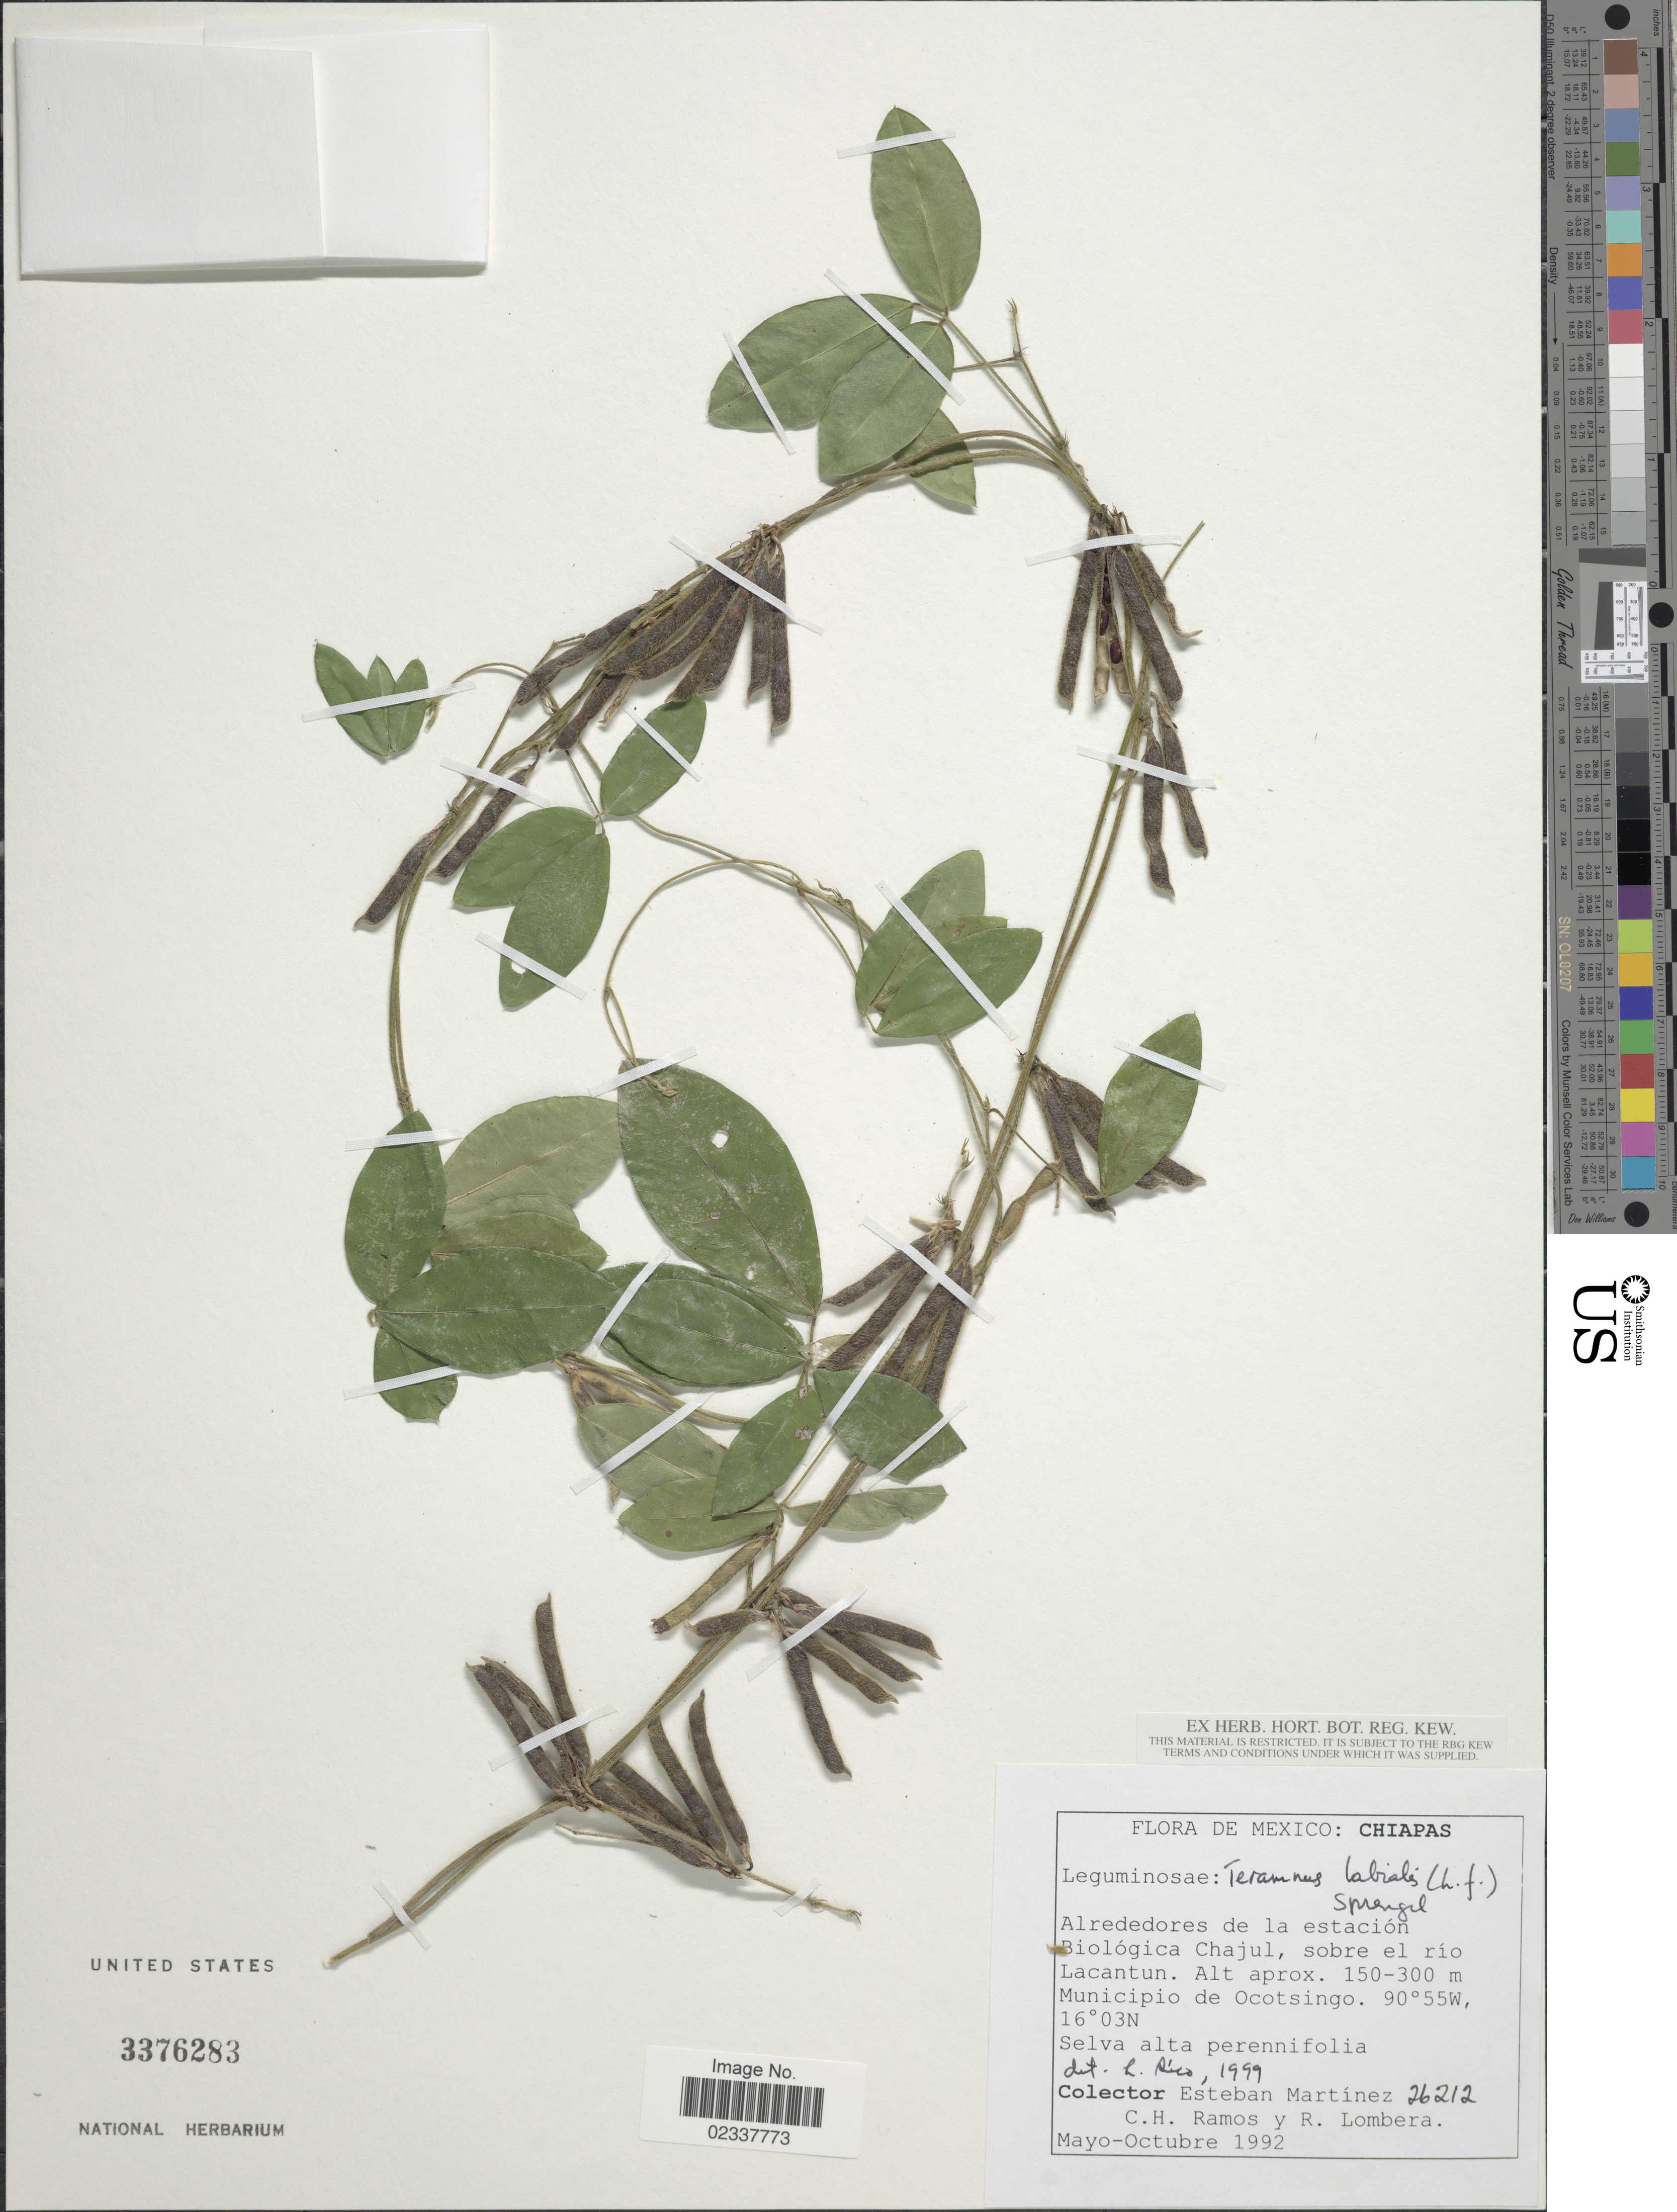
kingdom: Plantae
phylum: Tracheophyta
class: Magnoliopsida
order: Fabales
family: Fabaceae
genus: Teramnus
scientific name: Teramnus labialis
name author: (L. f.) Spreng.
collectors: E. Martínez, C. H. Ramos & R. Lombera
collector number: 26212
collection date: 1992-05/1992-10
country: Mexico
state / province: Chiapas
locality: Alrededores de la estacion Biologica Chajul, sobre el rio Lacantun, Municipio de Ocotsingo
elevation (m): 150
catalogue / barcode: US 3376283